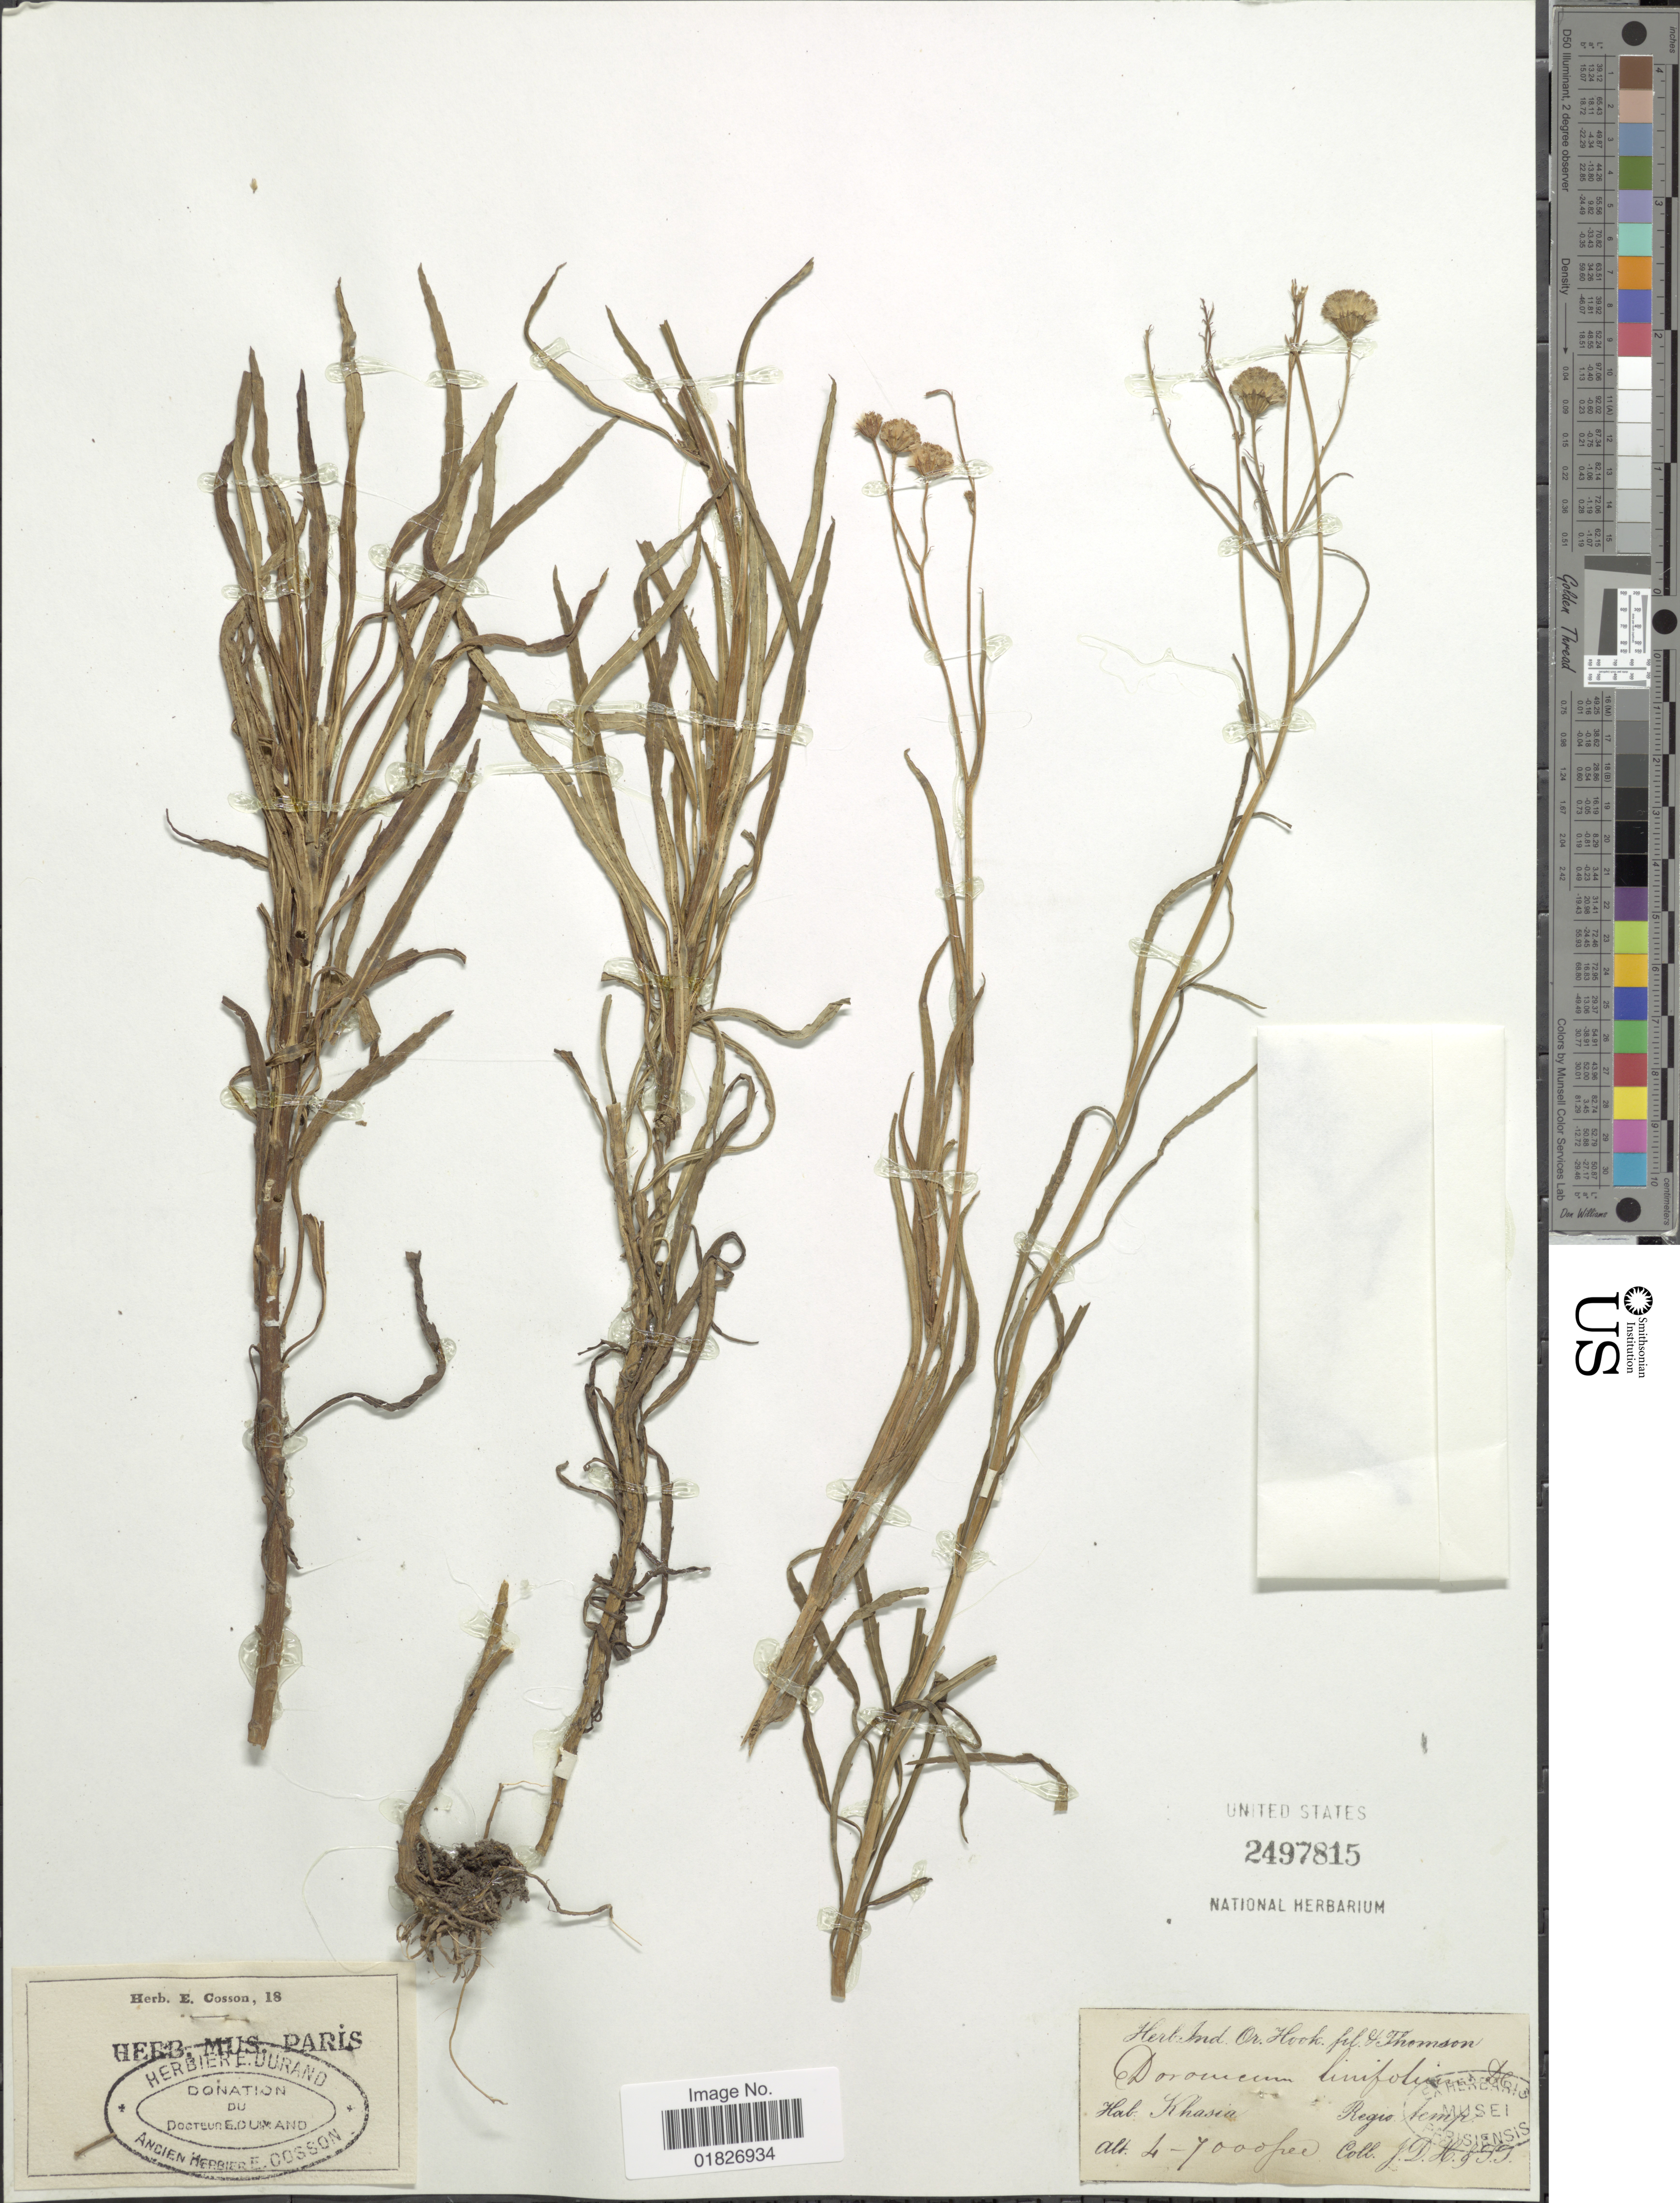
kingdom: Plantae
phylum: Tracheophyta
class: Magnoliopsida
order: Asterales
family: Asteraceae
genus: Senecio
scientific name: Senecio linifolius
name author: (L.) L.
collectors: J. D. Hooker & T. Thompson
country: India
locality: Khasia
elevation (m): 1219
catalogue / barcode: US 2497815